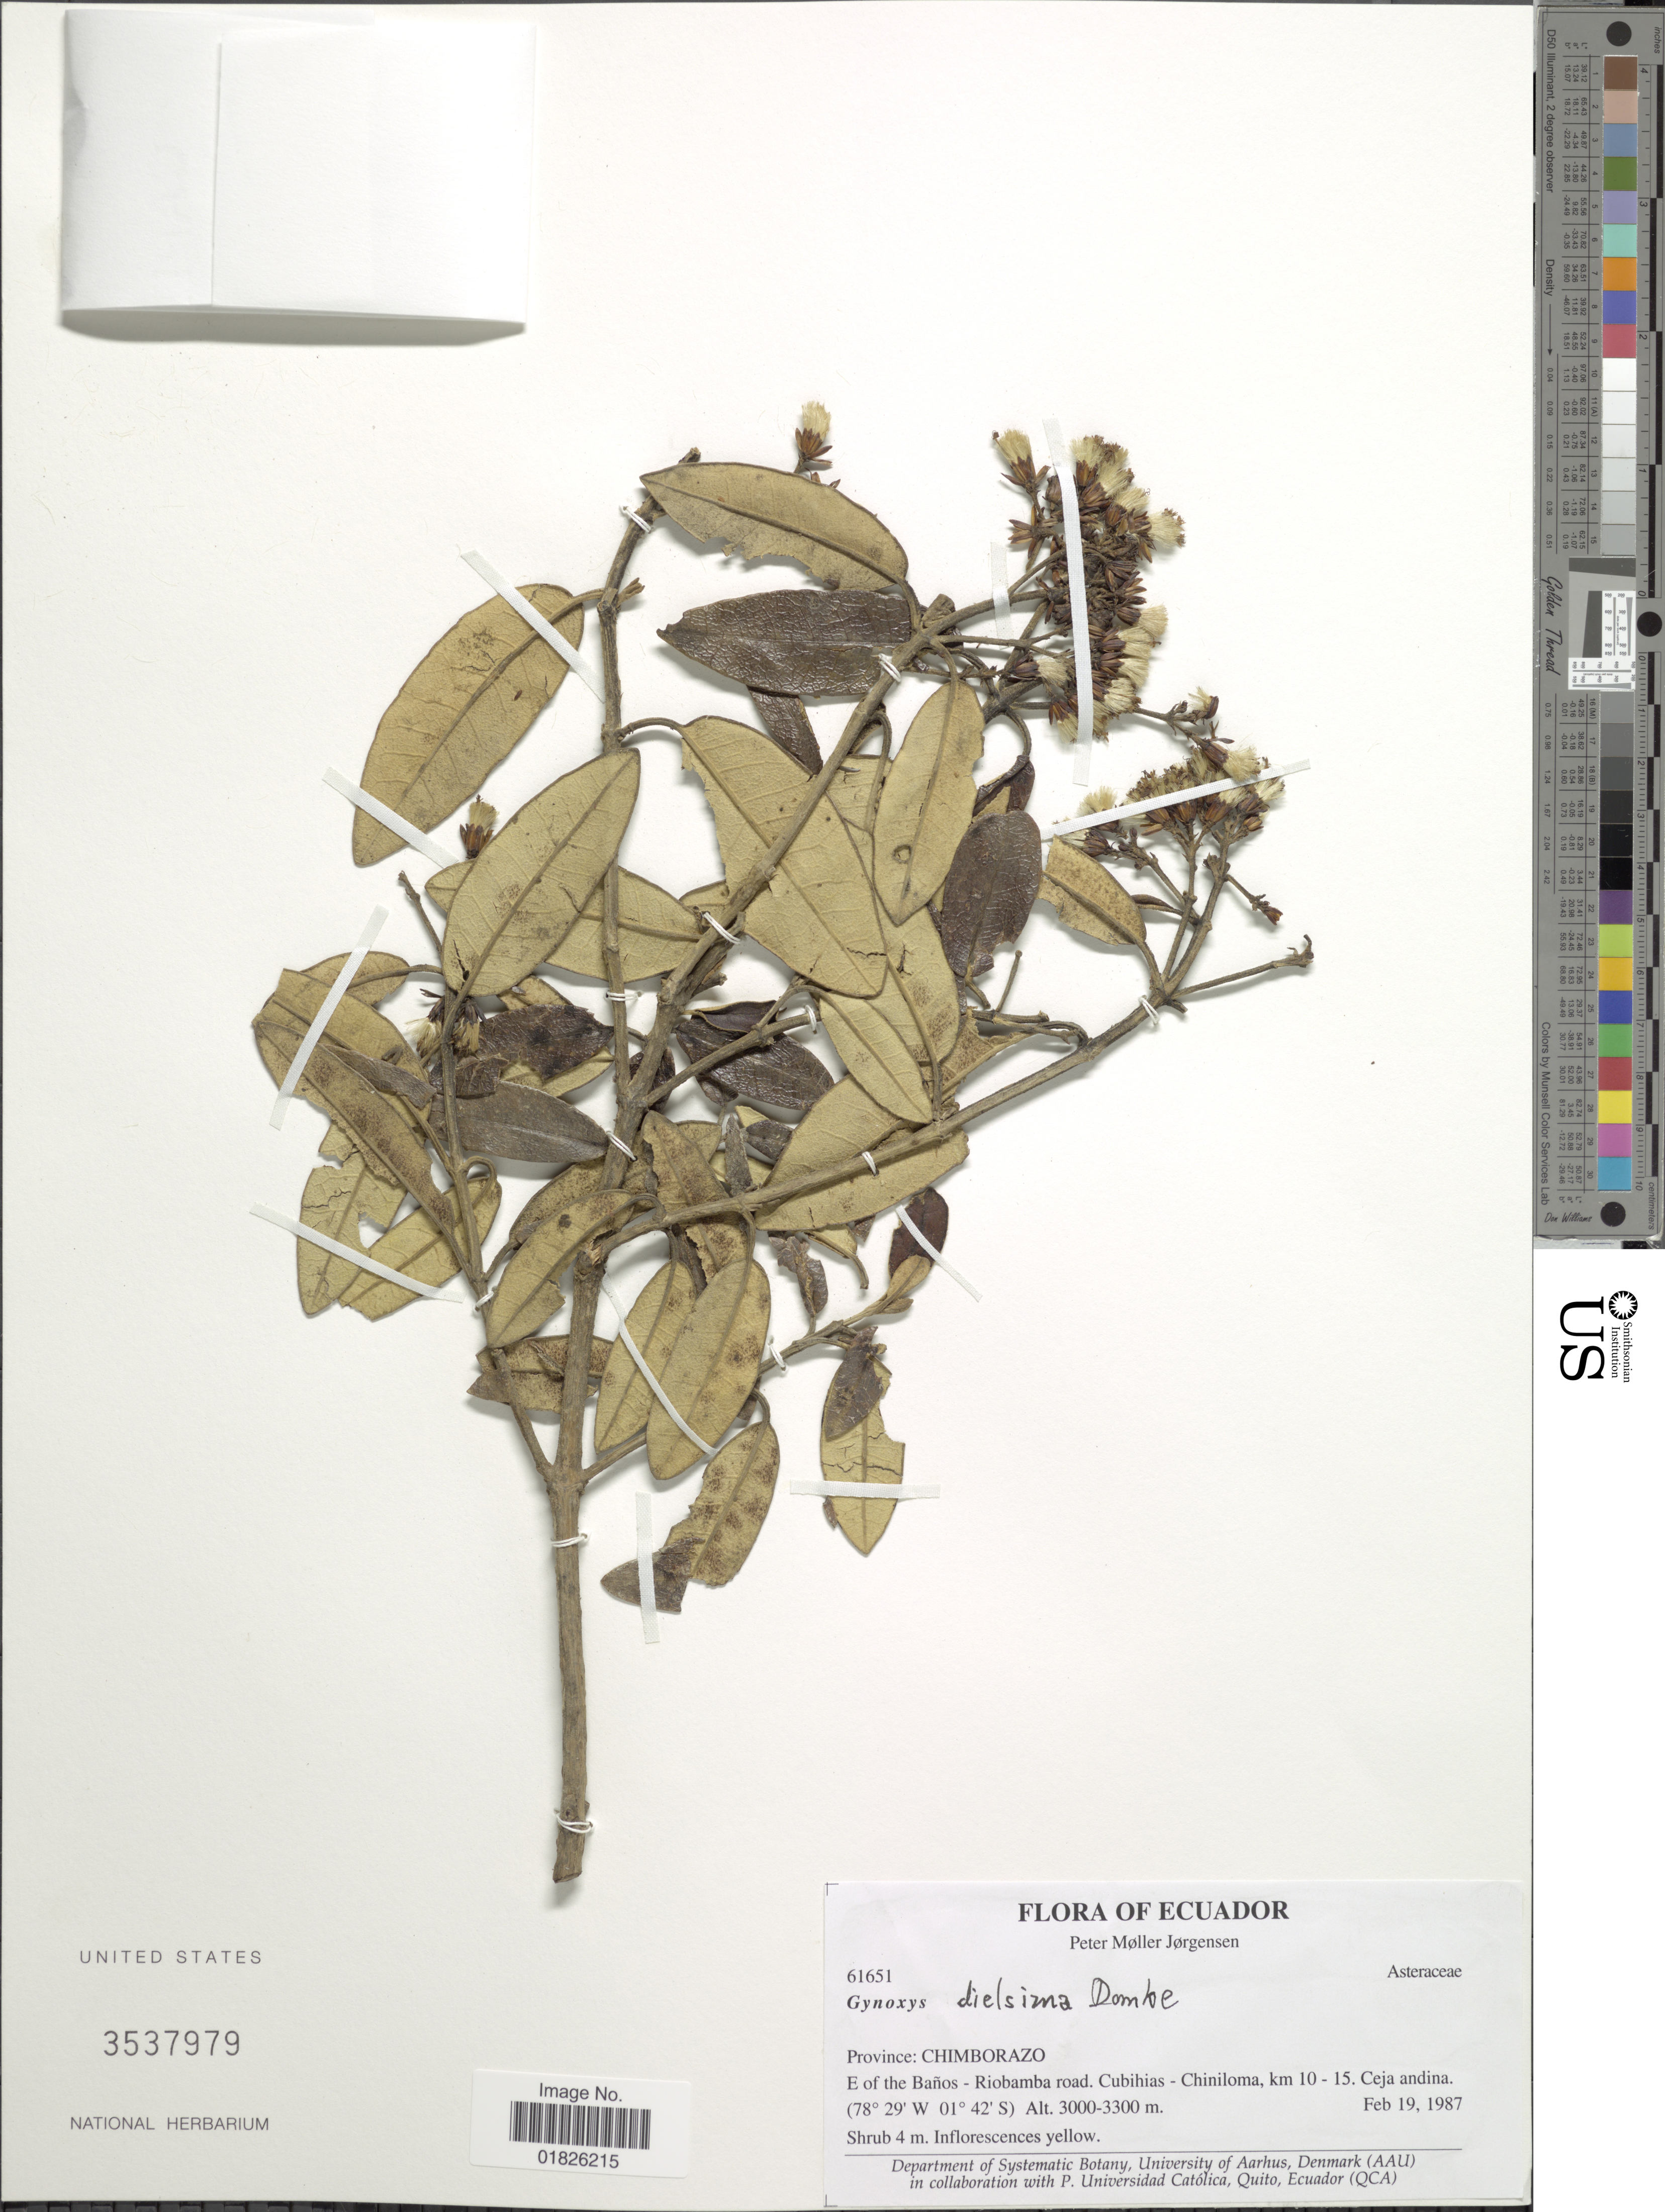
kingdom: Plantae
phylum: Tracheophyta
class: Magnoliopsida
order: Asterales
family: Asteraceae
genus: Gynoxys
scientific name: Gynoxys dielsiana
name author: Domke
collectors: P. M. Jørgensen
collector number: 61651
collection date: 1987-02-19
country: Ecuador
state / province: Chimborazo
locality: E of the Baños-Riobamba road, Cubihias-Chiniloma, km 10-15, Ceja andina.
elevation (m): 3000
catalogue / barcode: US 3537979